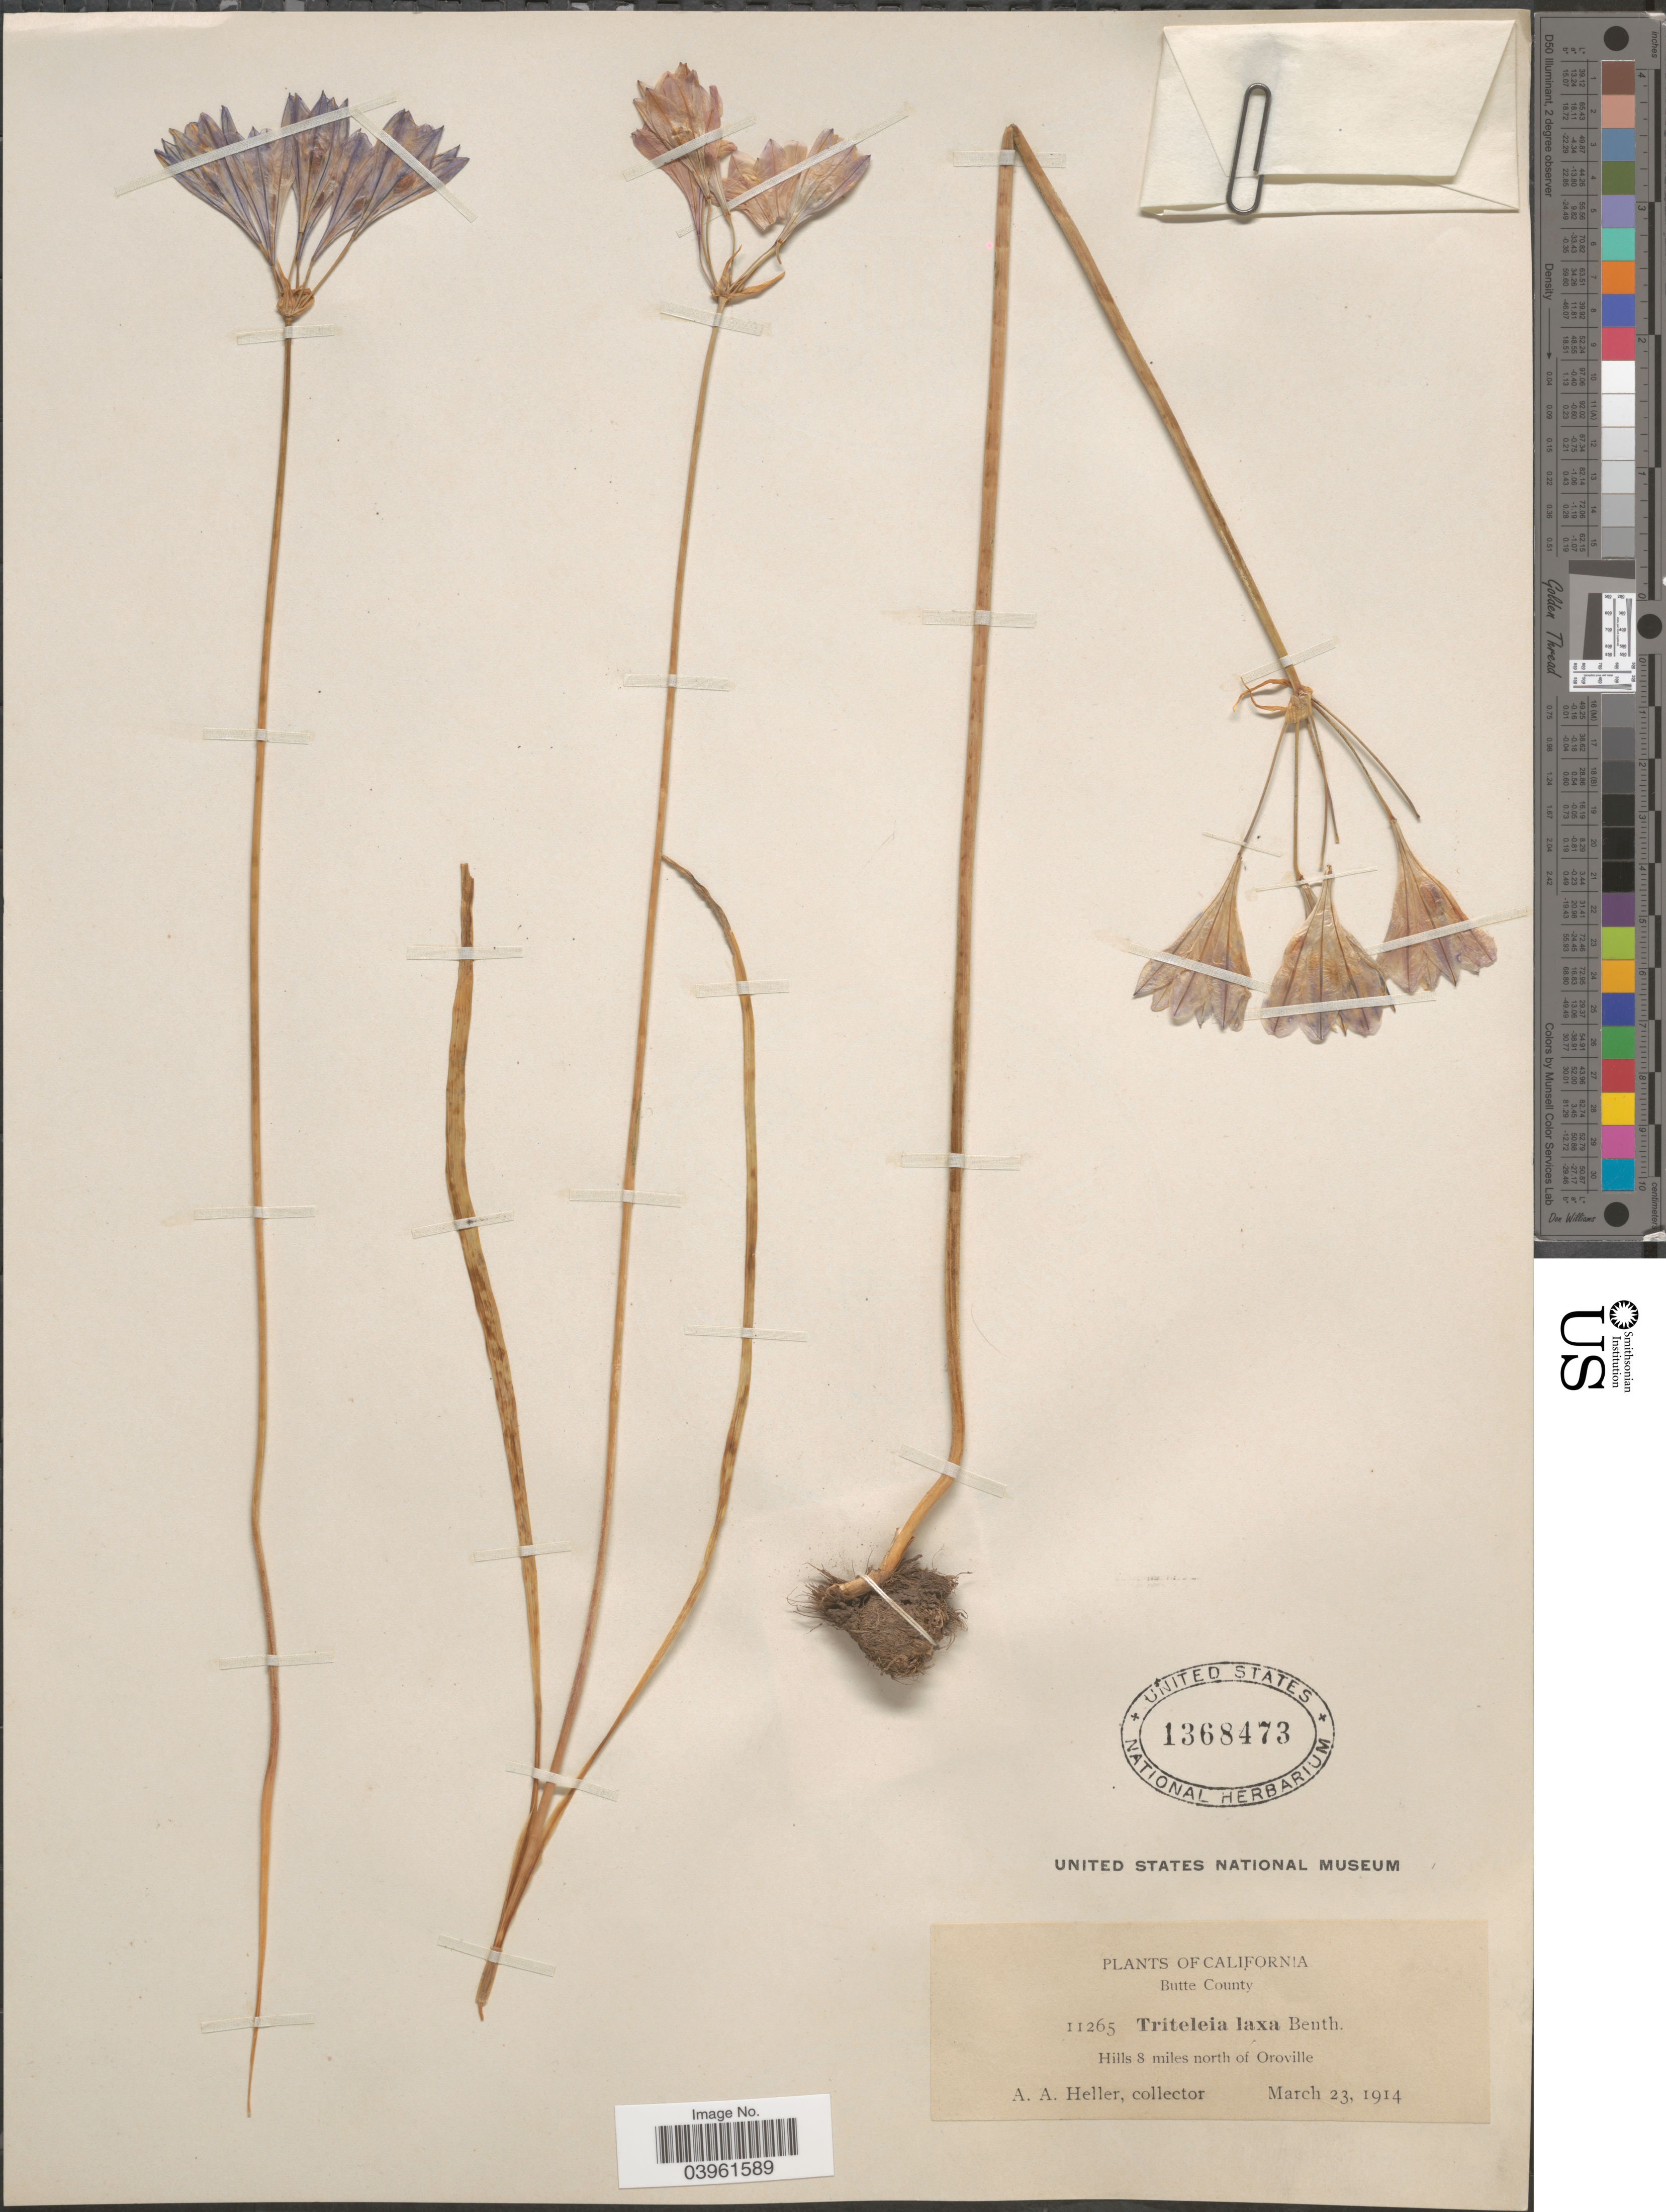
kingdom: Plantae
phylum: Tracheophyta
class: Liliopsida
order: Asparagales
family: Asparagaceae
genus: Triteleia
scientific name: Triteleia laxa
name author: Benth.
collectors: A. A. Heller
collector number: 11265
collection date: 1914-03-23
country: United States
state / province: California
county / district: Butte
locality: Butte County. Hills 8 miles north of Oroville.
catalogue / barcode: US 1368473